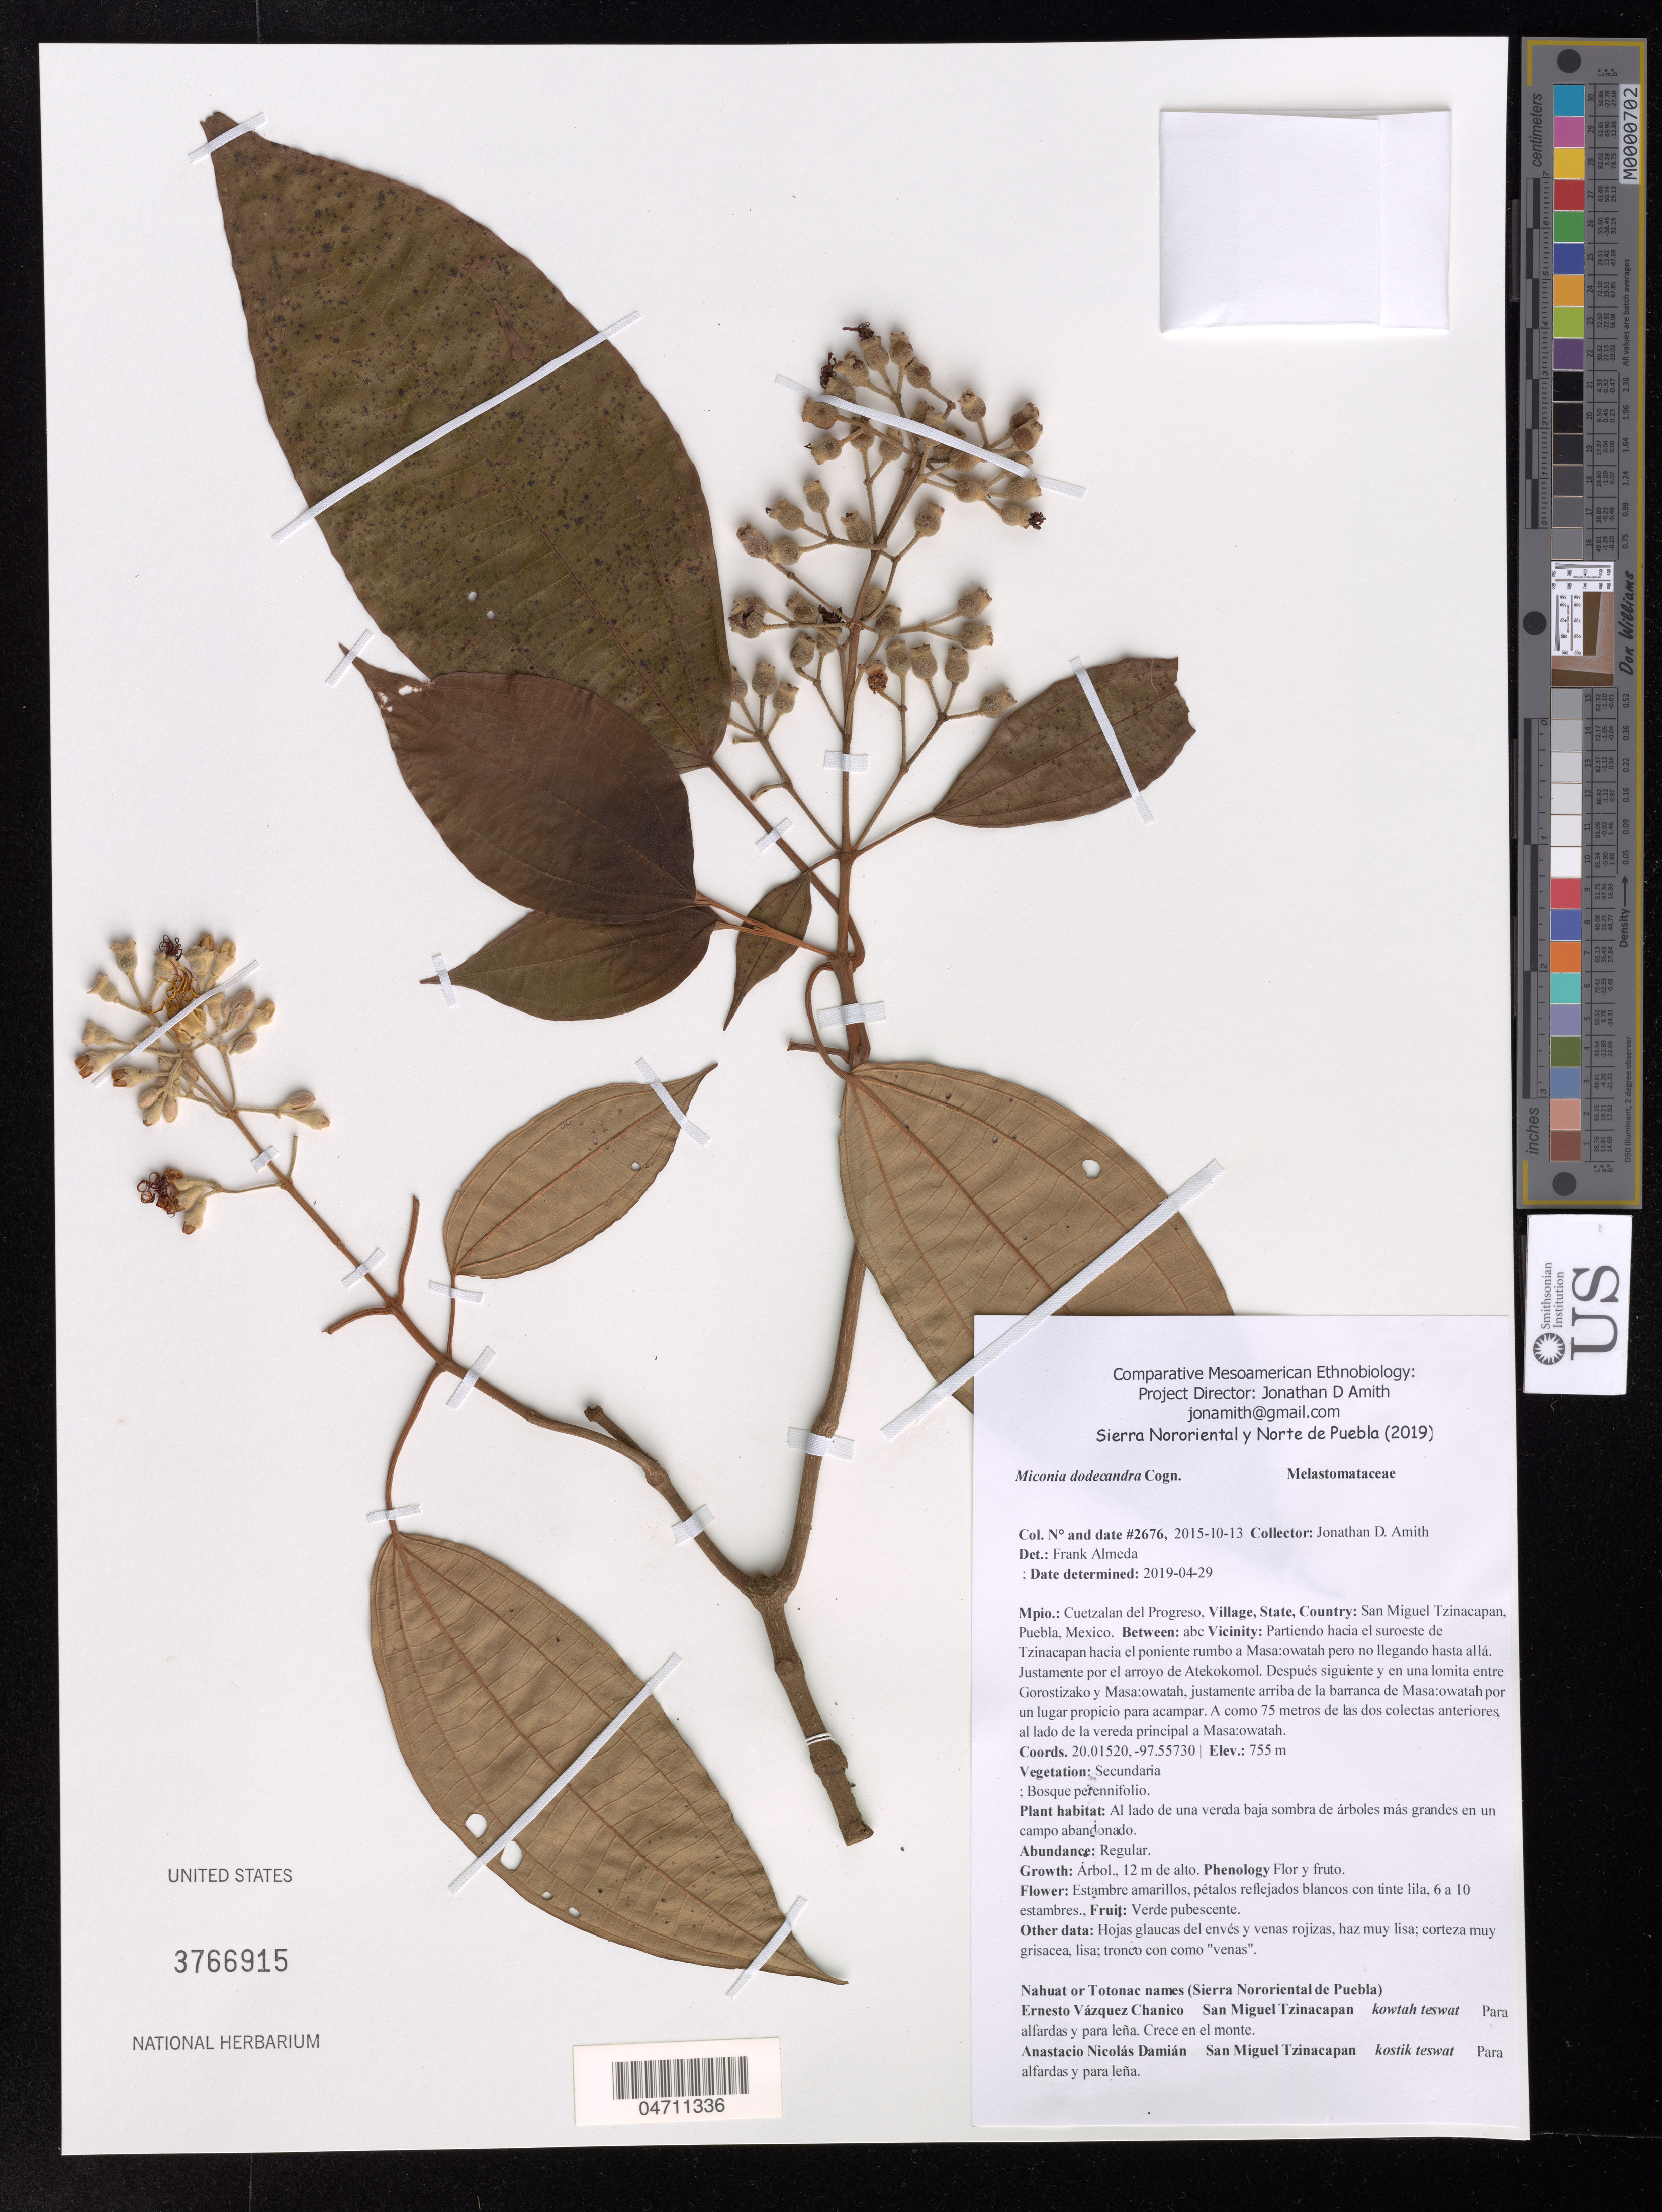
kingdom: Plantae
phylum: Tracheophyta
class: Magnoliopsida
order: Myrtales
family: Melastomataceae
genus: Miconia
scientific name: Miconia dodecandra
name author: Cogn.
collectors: J. D. Amith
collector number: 2676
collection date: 2015-10-13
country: Mexico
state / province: Puebla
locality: Mpio.: Cuetzalan del Progreso. Village, State, Country: San Miguel Tzinacapan. Between: abc. Vicinity: Partiendo hacia el suroeste de Tzinacapan hacia el poniente rumbo a Masa:owatah pero no llegando hasta allá. Justamente por el arroyo de Atekokomol. Después siguiente y en una lomita entre Gorostizako y Masa:owatah, justamente arriba de la barranca de Masa:owatah por un lugar propicio para acampar. A como 75 metros de las dos colectas anteriores al lado de la vereda principal a Masa:owatah.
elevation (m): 755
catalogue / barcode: US 3766915